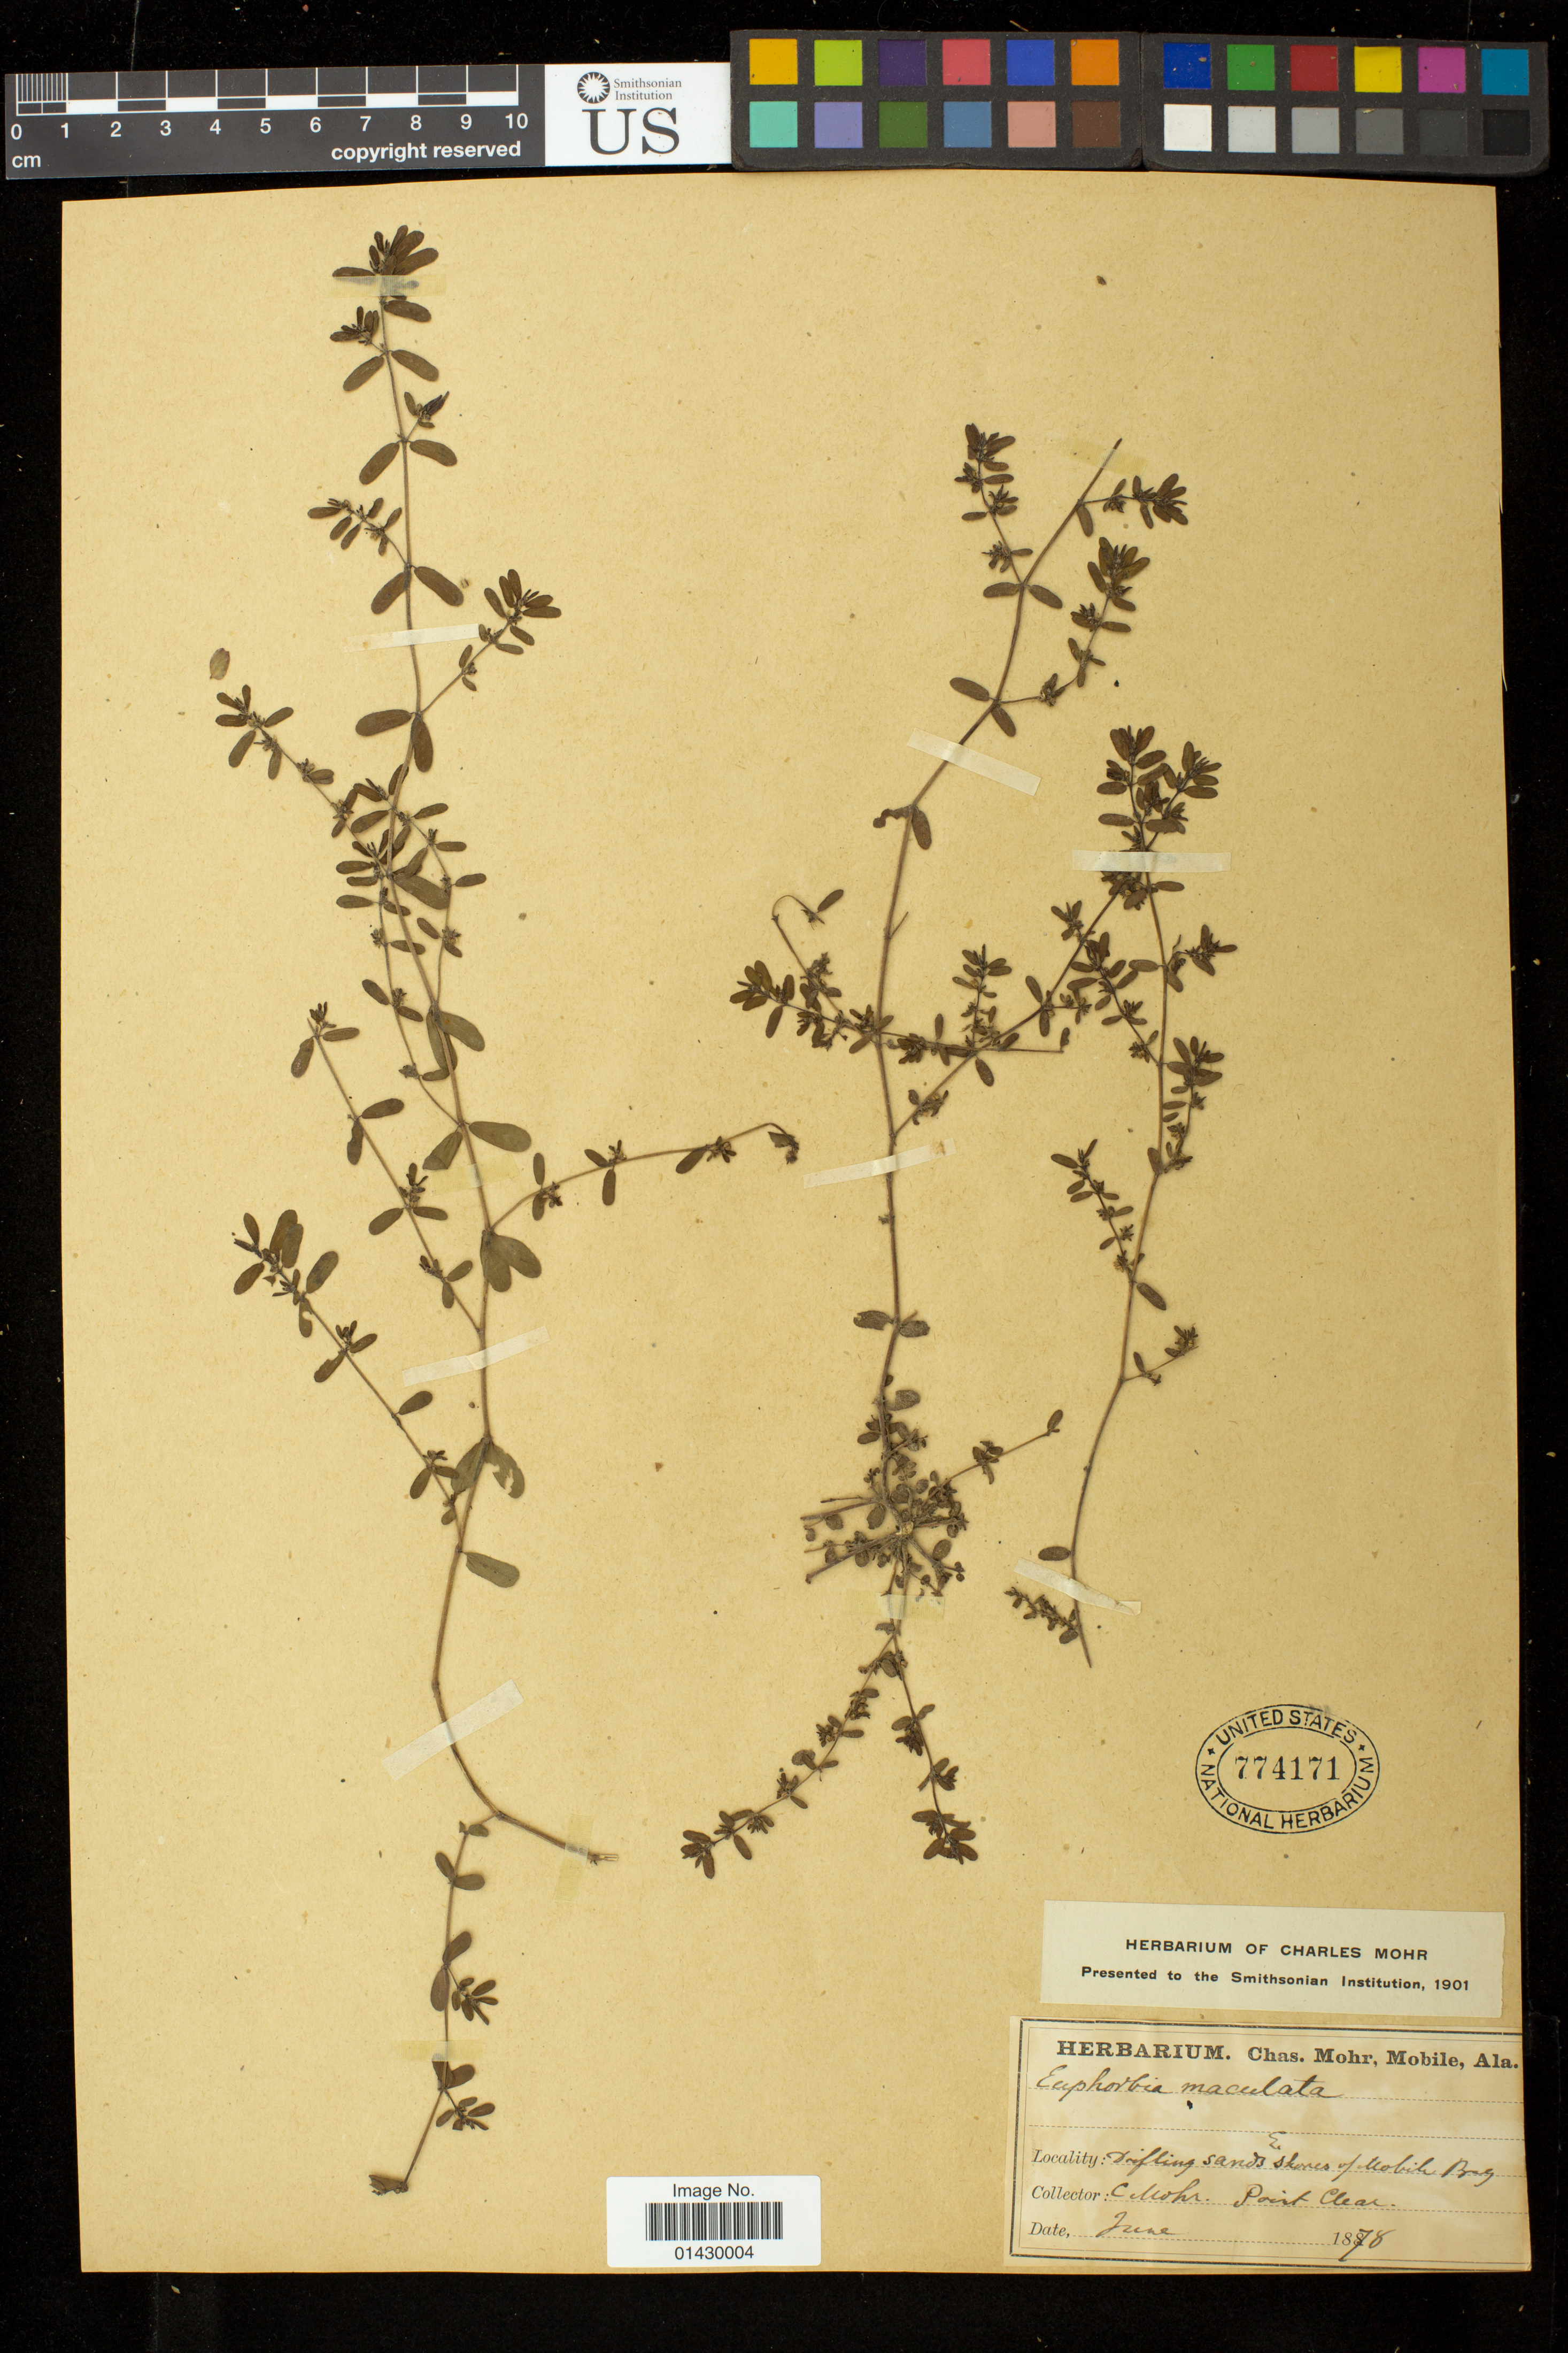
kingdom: Plantae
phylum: Tracheophyta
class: Magnoliopsida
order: Malpighiales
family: Euphorbiaceae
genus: Euphorbia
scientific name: Euphorbia maculata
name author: L.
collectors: C. T. Mohr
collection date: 1878-06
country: United States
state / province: Alabama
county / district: Mobile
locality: Drifting sands shores of Mobile Bay Point Clear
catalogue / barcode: US 774171